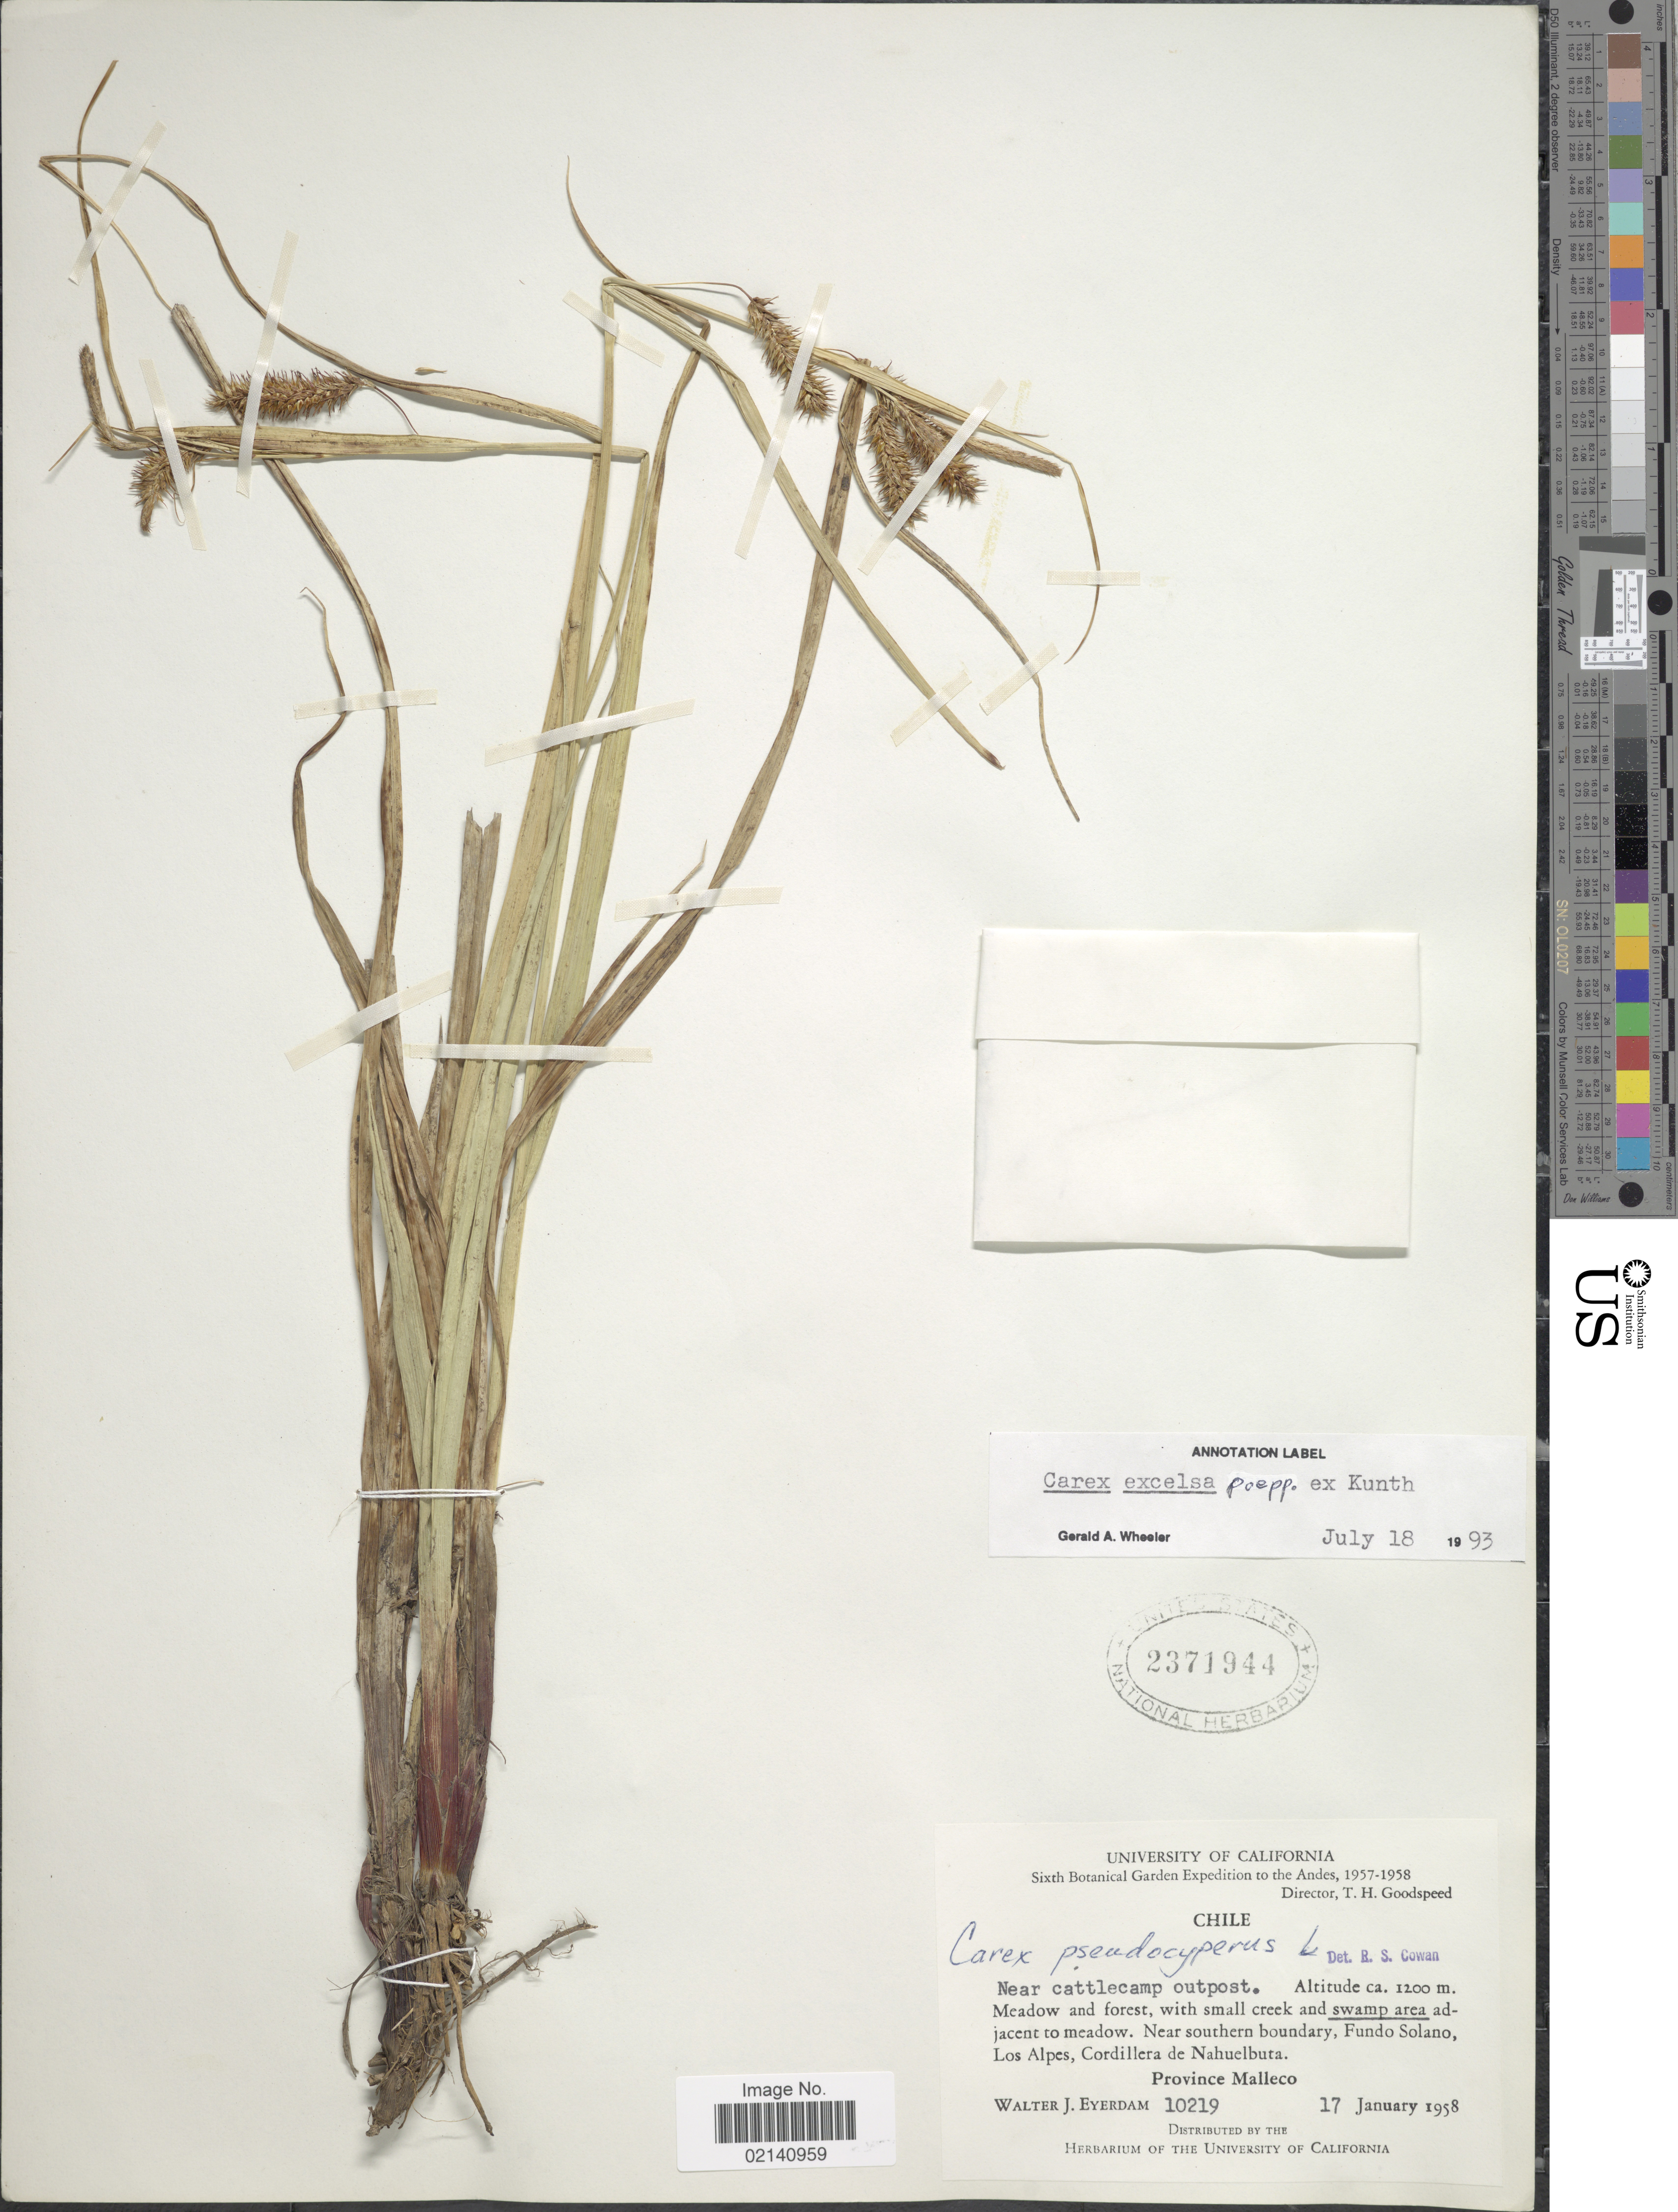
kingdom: Plantae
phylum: Tracheophyta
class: Liliopsida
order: Poales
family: Cyperaceae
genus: Carex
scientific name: Carex excelsa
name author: Poepp. ex Kunth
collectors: W. J. Eyerdam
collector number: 10219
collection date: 1958-01-17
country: Chile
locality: Near southern boundary, Fundo Solano, Los Alpes, Cordillera de Nahuelbuta, Province Malleco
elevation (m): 1200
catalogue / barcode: US 2371944